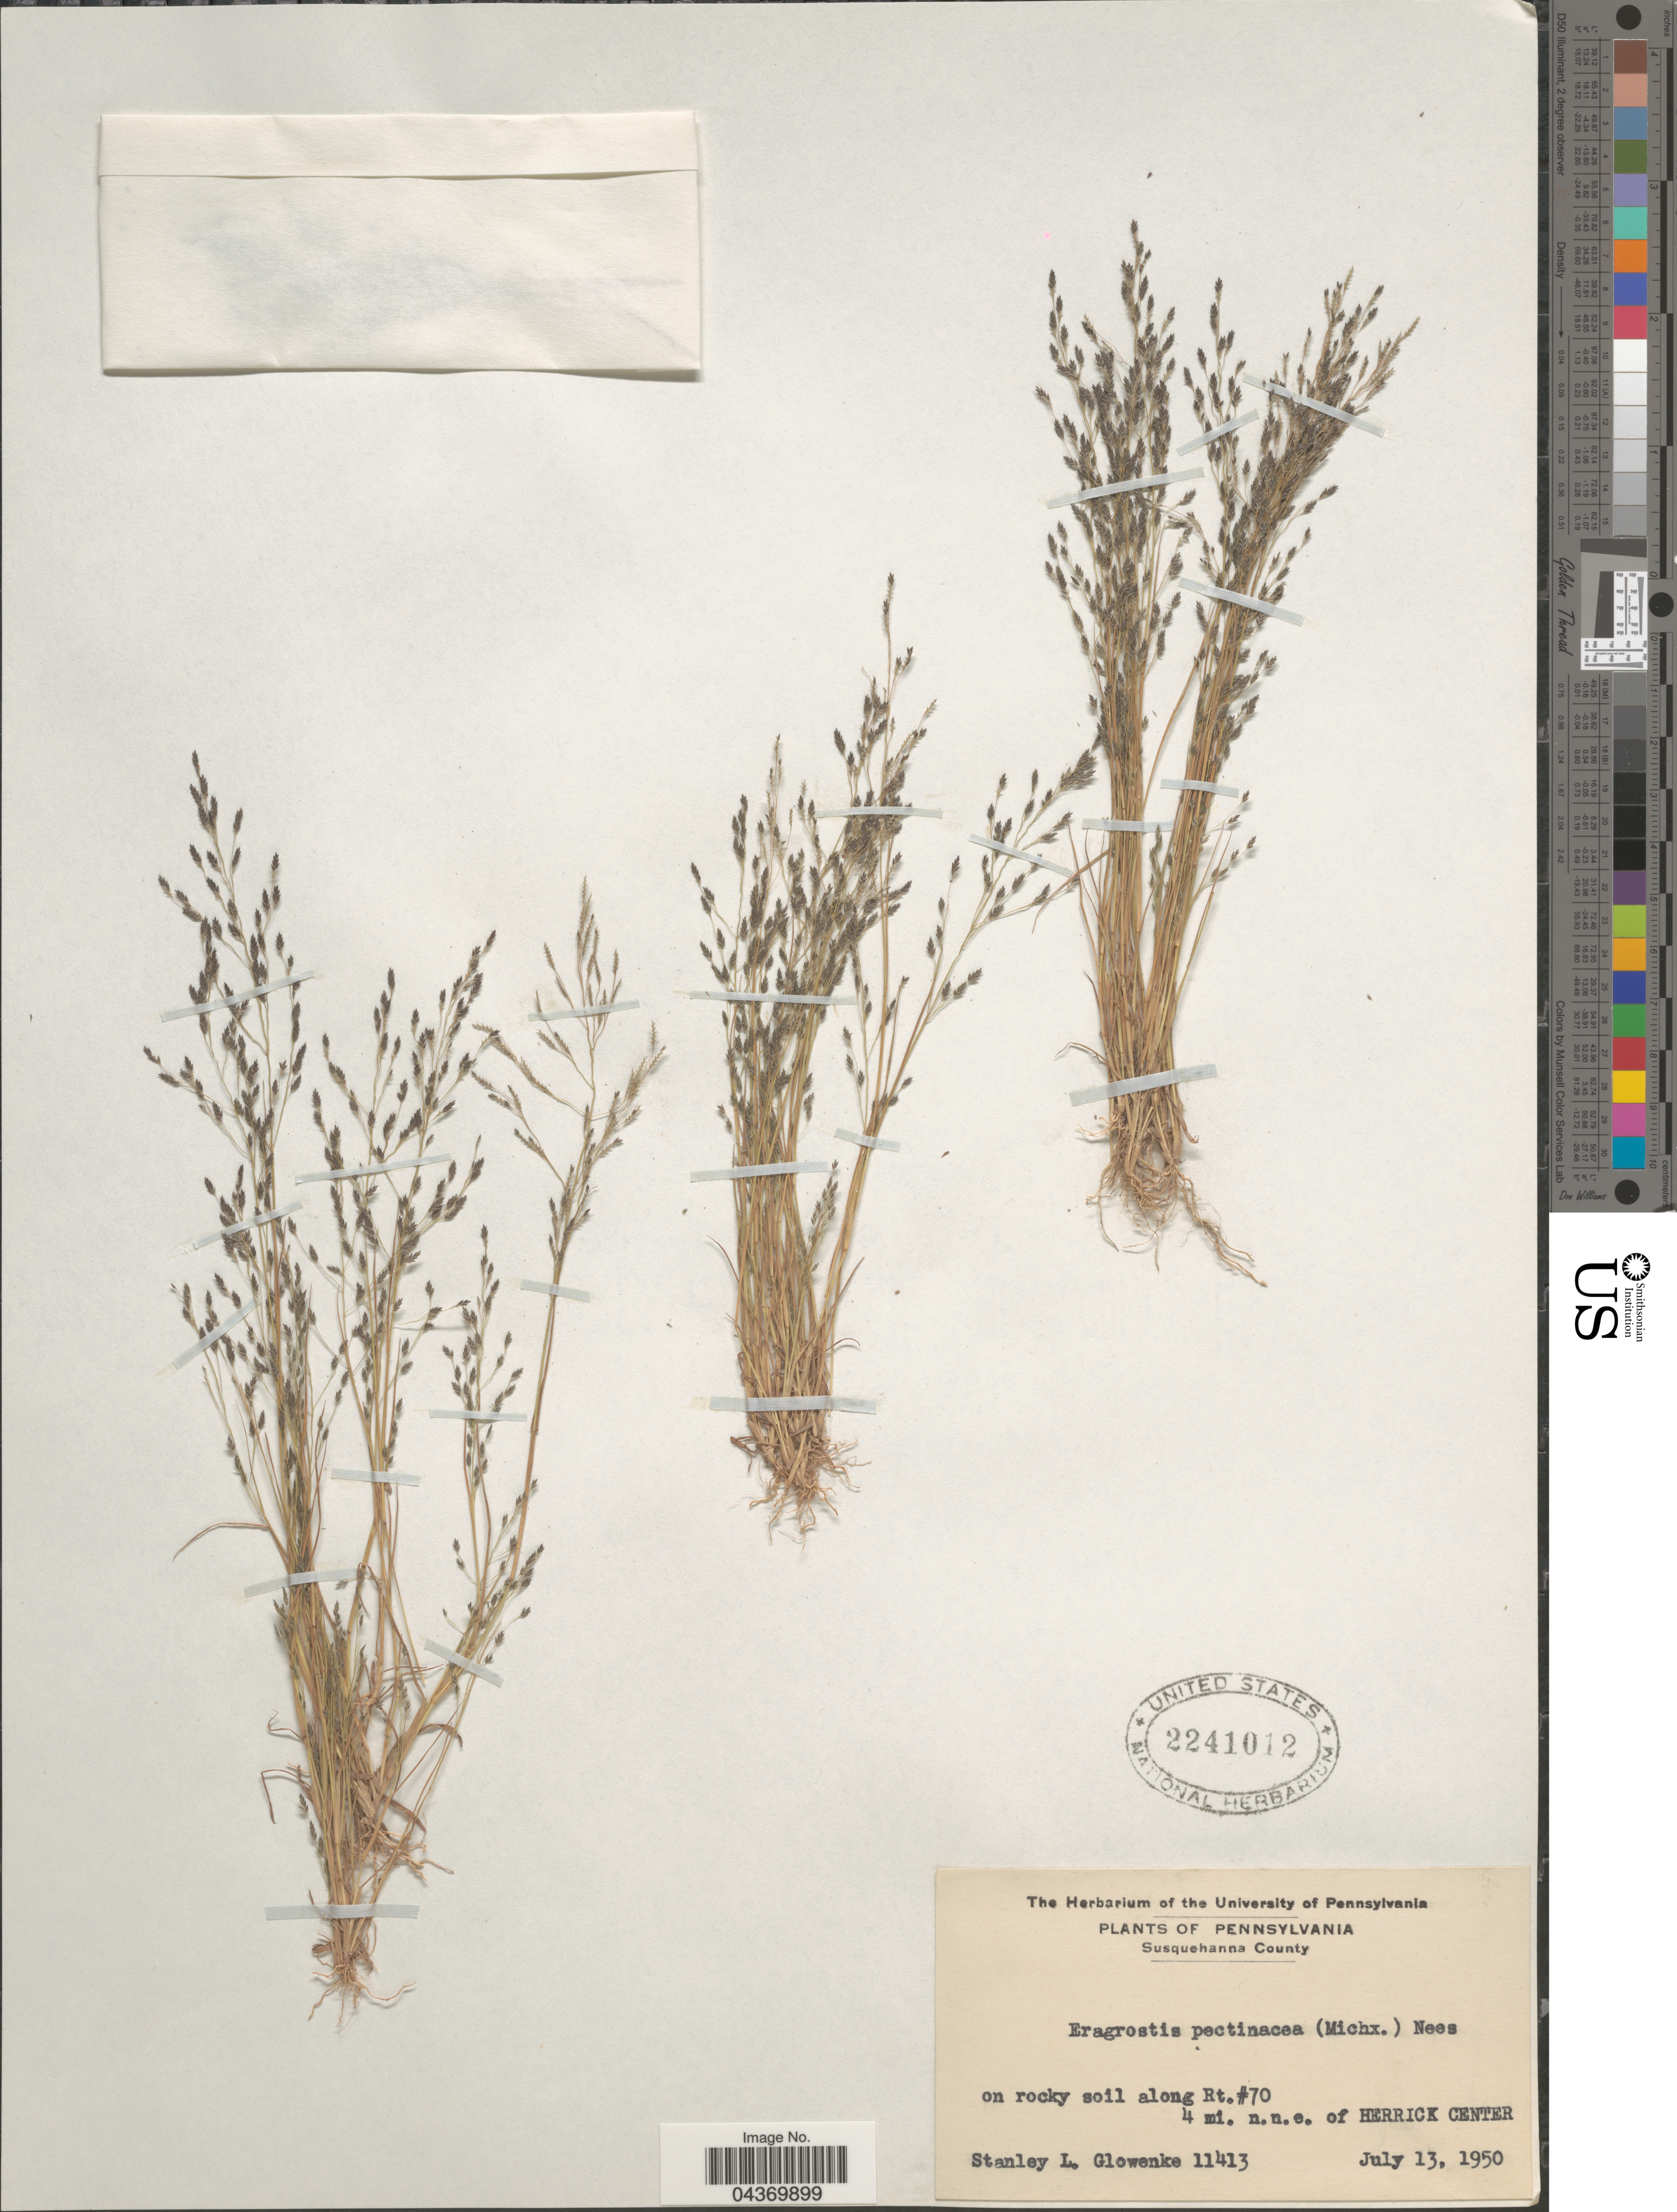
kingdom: Plantae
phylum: Tracheophyta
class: Liliopsida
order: Poales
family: Poaceae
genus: Eragrostis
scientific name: Eragrostis pectinacea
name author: (Michx.) Nees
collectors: S. Glowenke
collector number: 11413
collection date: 1950-07-13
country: United States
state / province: Pennsylvania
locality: Susquehanna County. On rocky soil along Rt. #70 4 mi. n.n.e. of Herrick Center.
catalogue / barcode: US 2241012